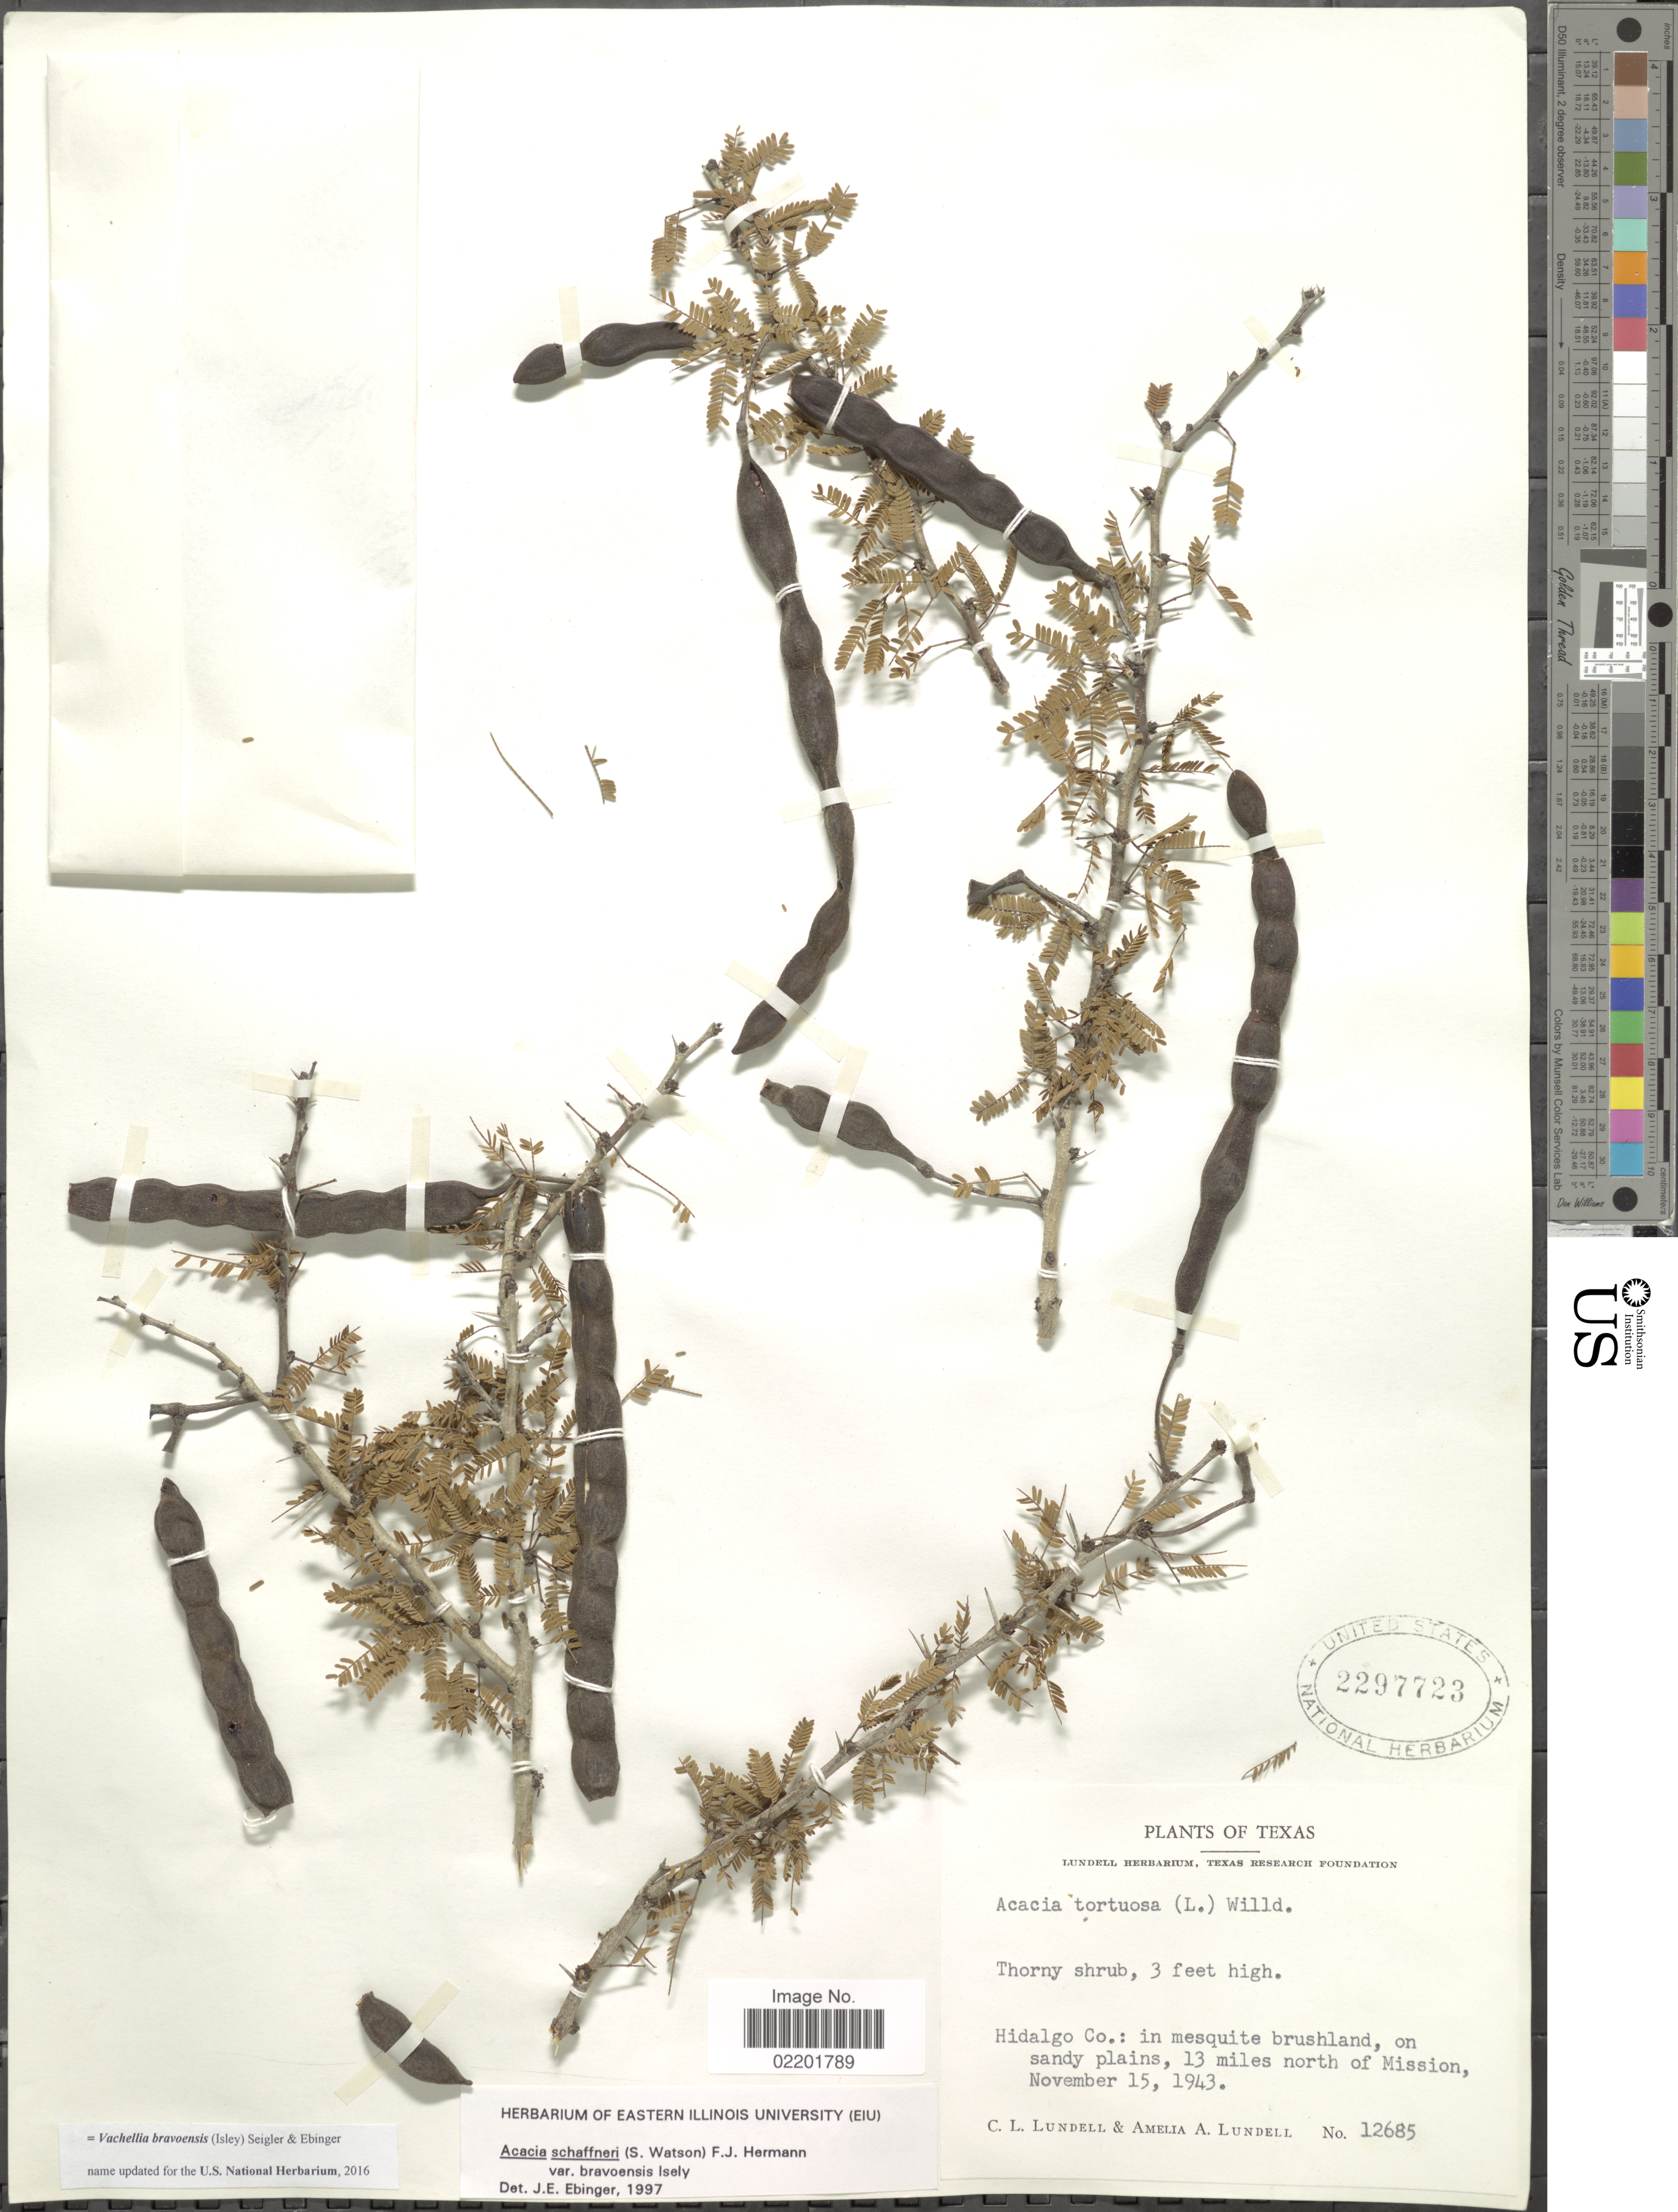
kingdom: Plantae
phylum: Tracheophyta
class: Magnoliopsida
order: Fabales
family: Fabaceae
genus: Vachellia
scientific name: Vachellia bravoensis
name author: (Isely) Seigler & Ebinger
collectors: C. L. Lundell & A. A. Lundell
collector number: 12685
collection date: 1943-11-15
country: United States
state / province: Texas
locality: Hidalgo Co., 13 miles north of Mission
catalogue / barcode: US 2297723